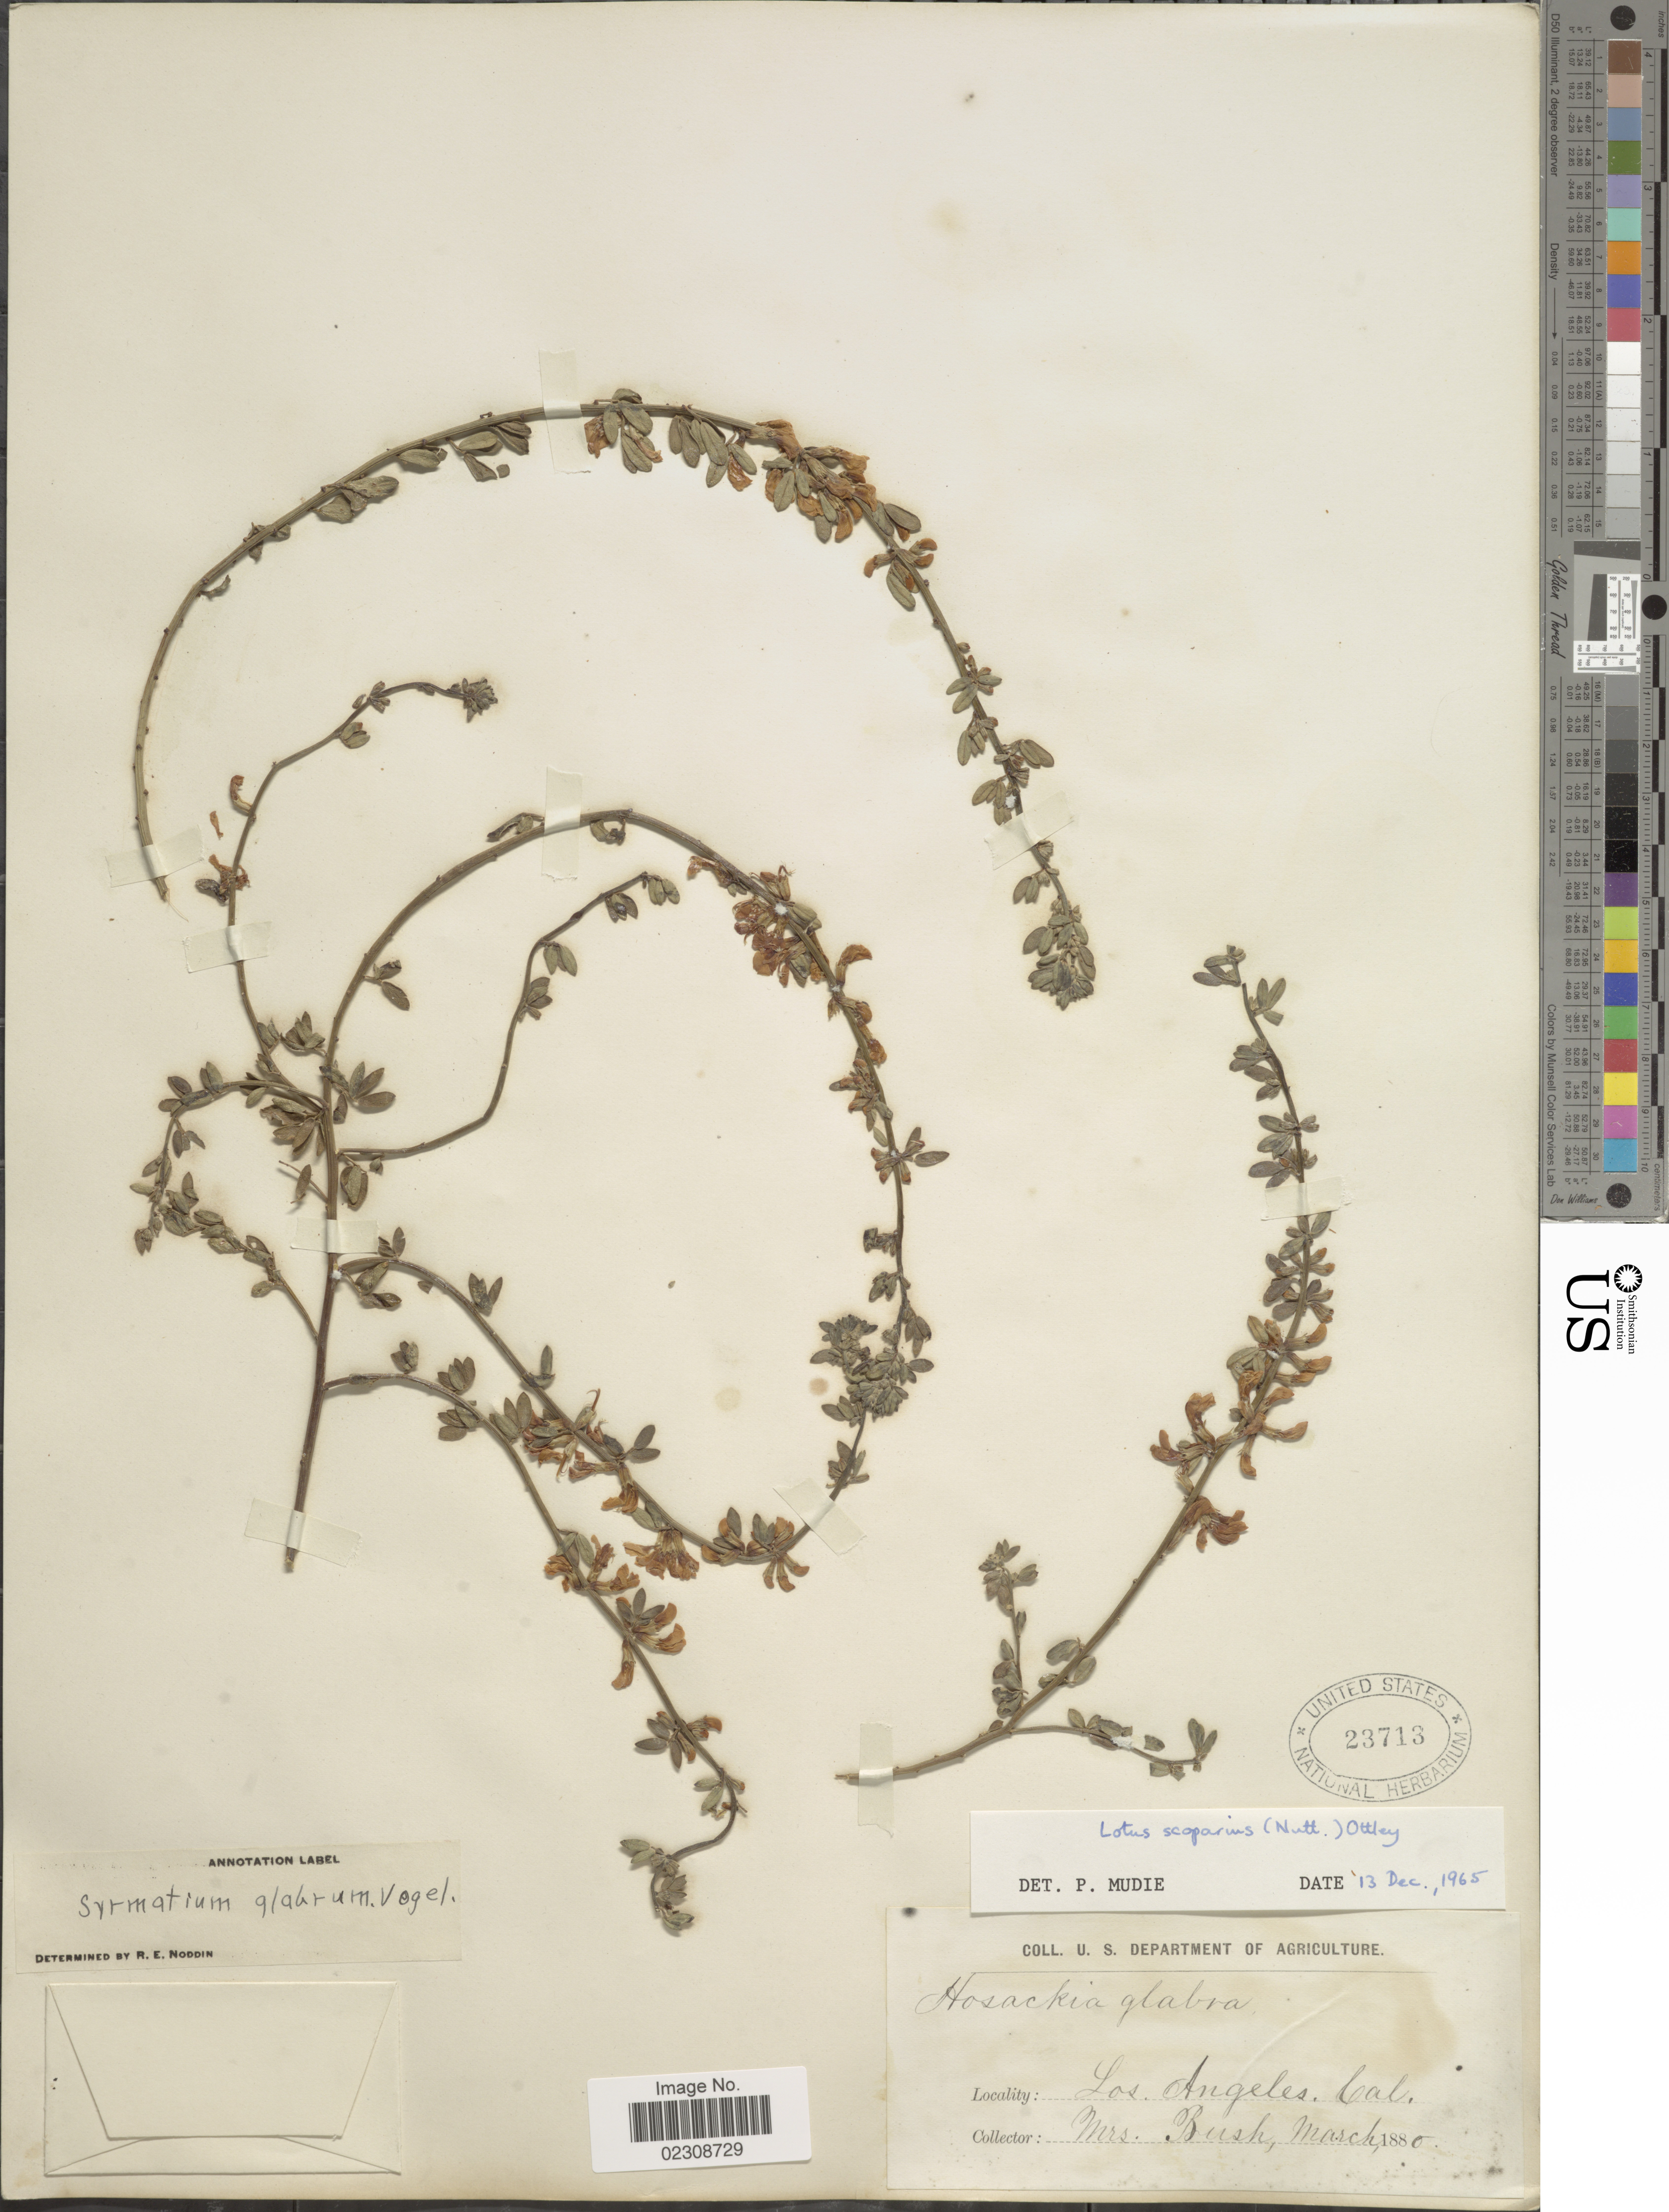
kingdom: Plantae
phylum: Tracheophyta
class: Magnoliopsida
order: Fabales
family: Fabaceae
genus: Syrmatium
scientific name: Syrmatium glabrum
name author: Vogel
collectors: -- Bush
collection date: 1880-03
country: United States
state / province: California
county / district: Los Angeles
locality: Los Angeles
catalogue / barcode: US 23713